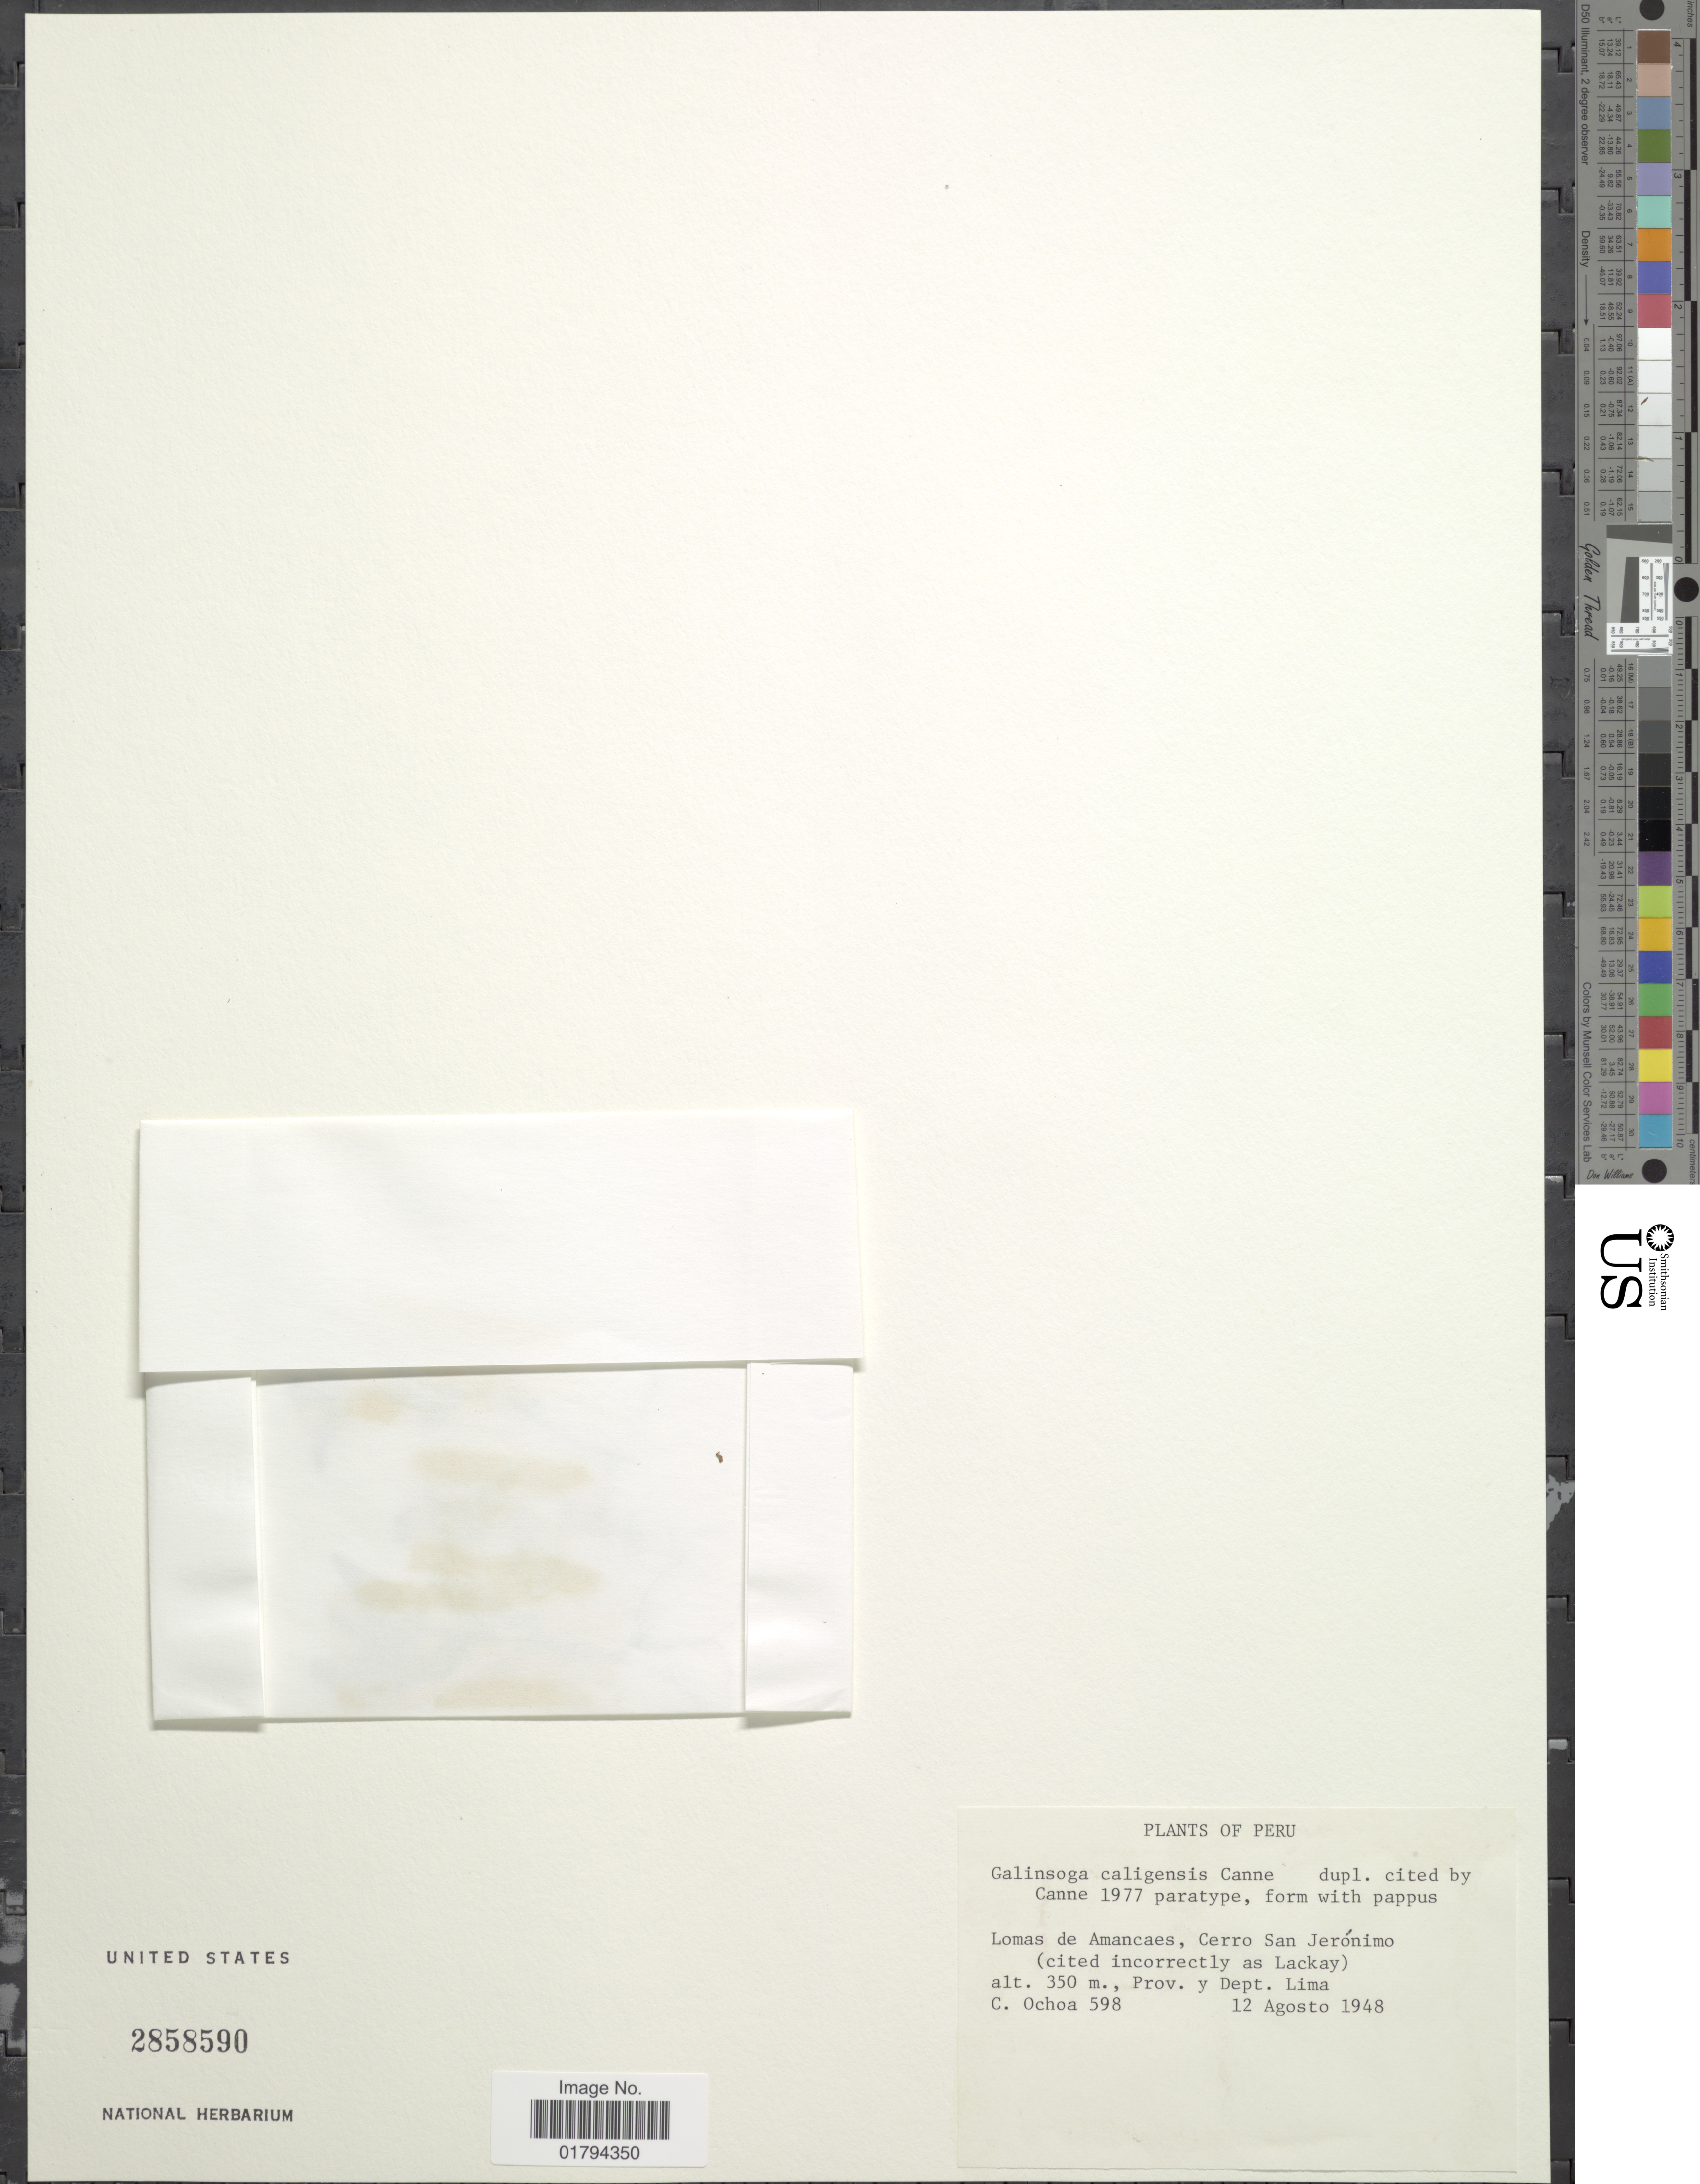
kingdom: Plantae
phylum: Tracheophyta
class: Magnoliopsida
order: Asterales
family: Asteraceae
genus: Galinsoga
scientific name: Galinsoga caligensis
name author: Canne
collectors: C. Ochoa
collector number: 598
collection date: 1948-08-12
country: Peru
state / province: Lima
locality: Lomas de Amancaes, Cerro San Jeronimo (cited incorrectly as Lackay).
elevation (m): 350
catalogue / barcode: US 2858590